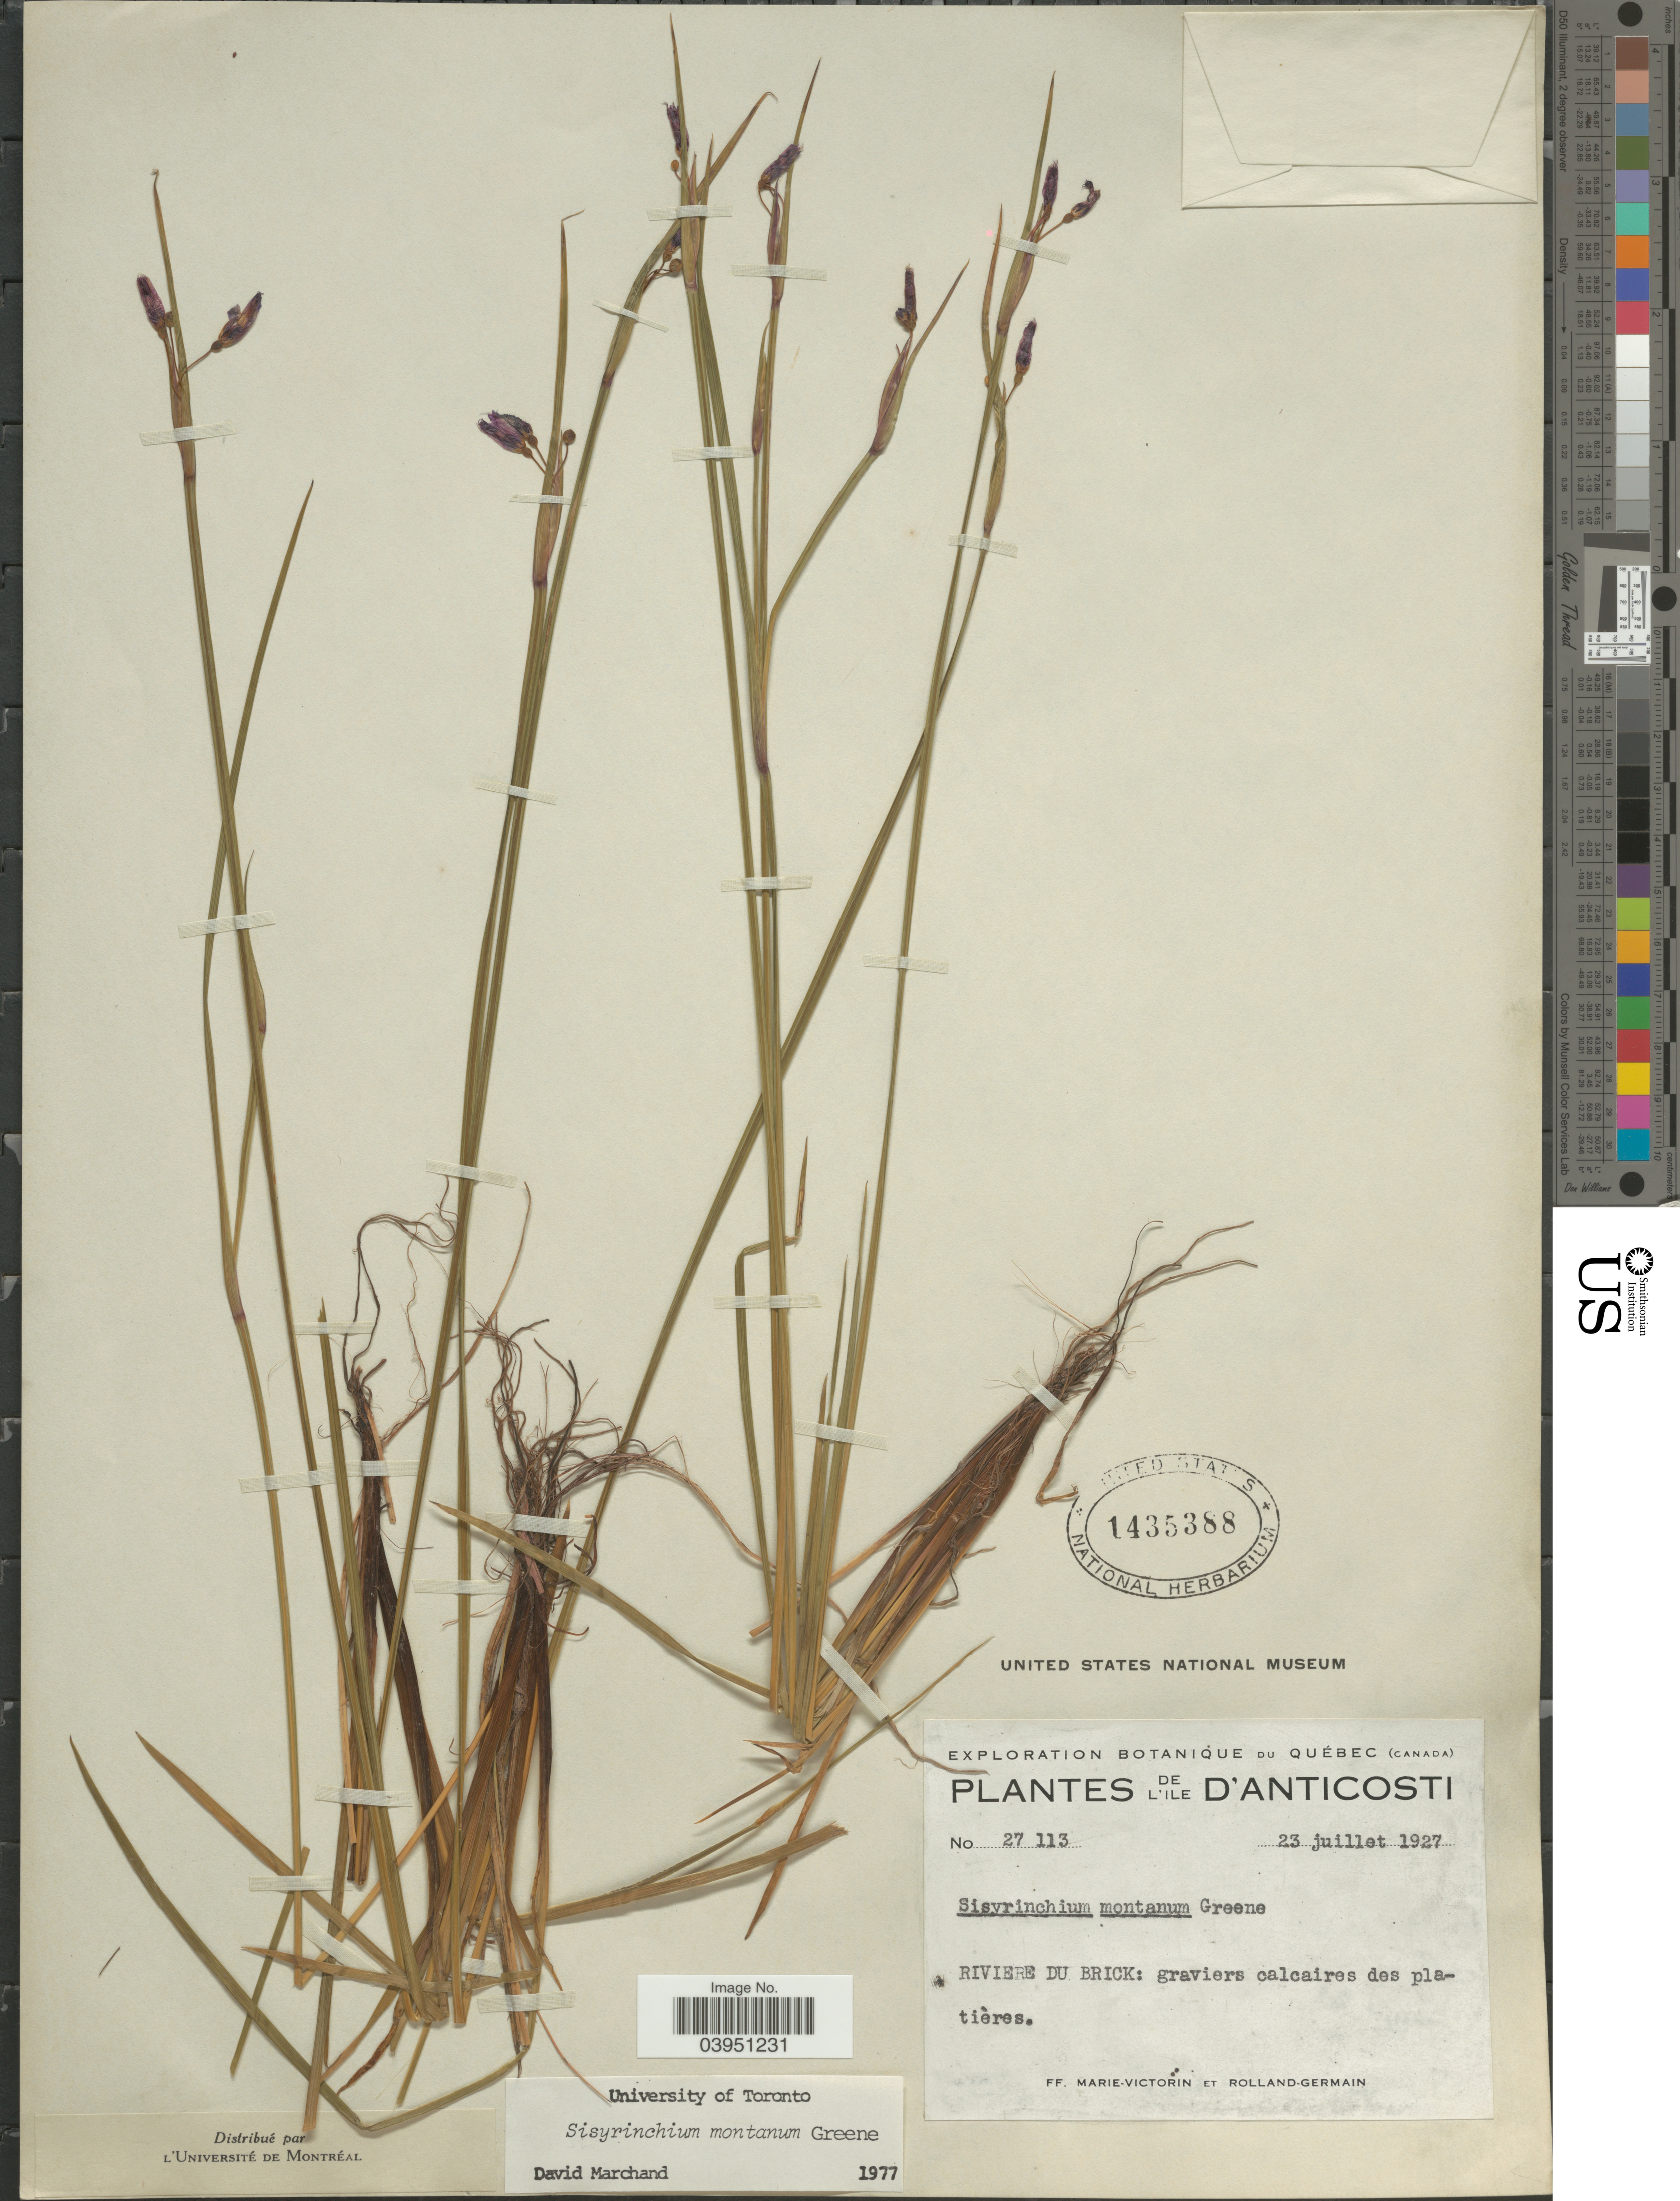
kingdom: Plantae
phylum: Tracheophyta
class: Liliopsida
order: Asparagales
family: Iridaceae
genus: Sisyrinchium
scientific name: Sisyrinchium montanum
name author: Greene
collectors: F. Marie-Victorin & Rolland-Germain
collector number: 27113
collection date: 1927-07-23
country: Canada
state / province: Quebec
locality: L'ile D'Anticosti. Riviere du Brick: graviers calcaires des platières.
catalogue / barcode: US 1435388